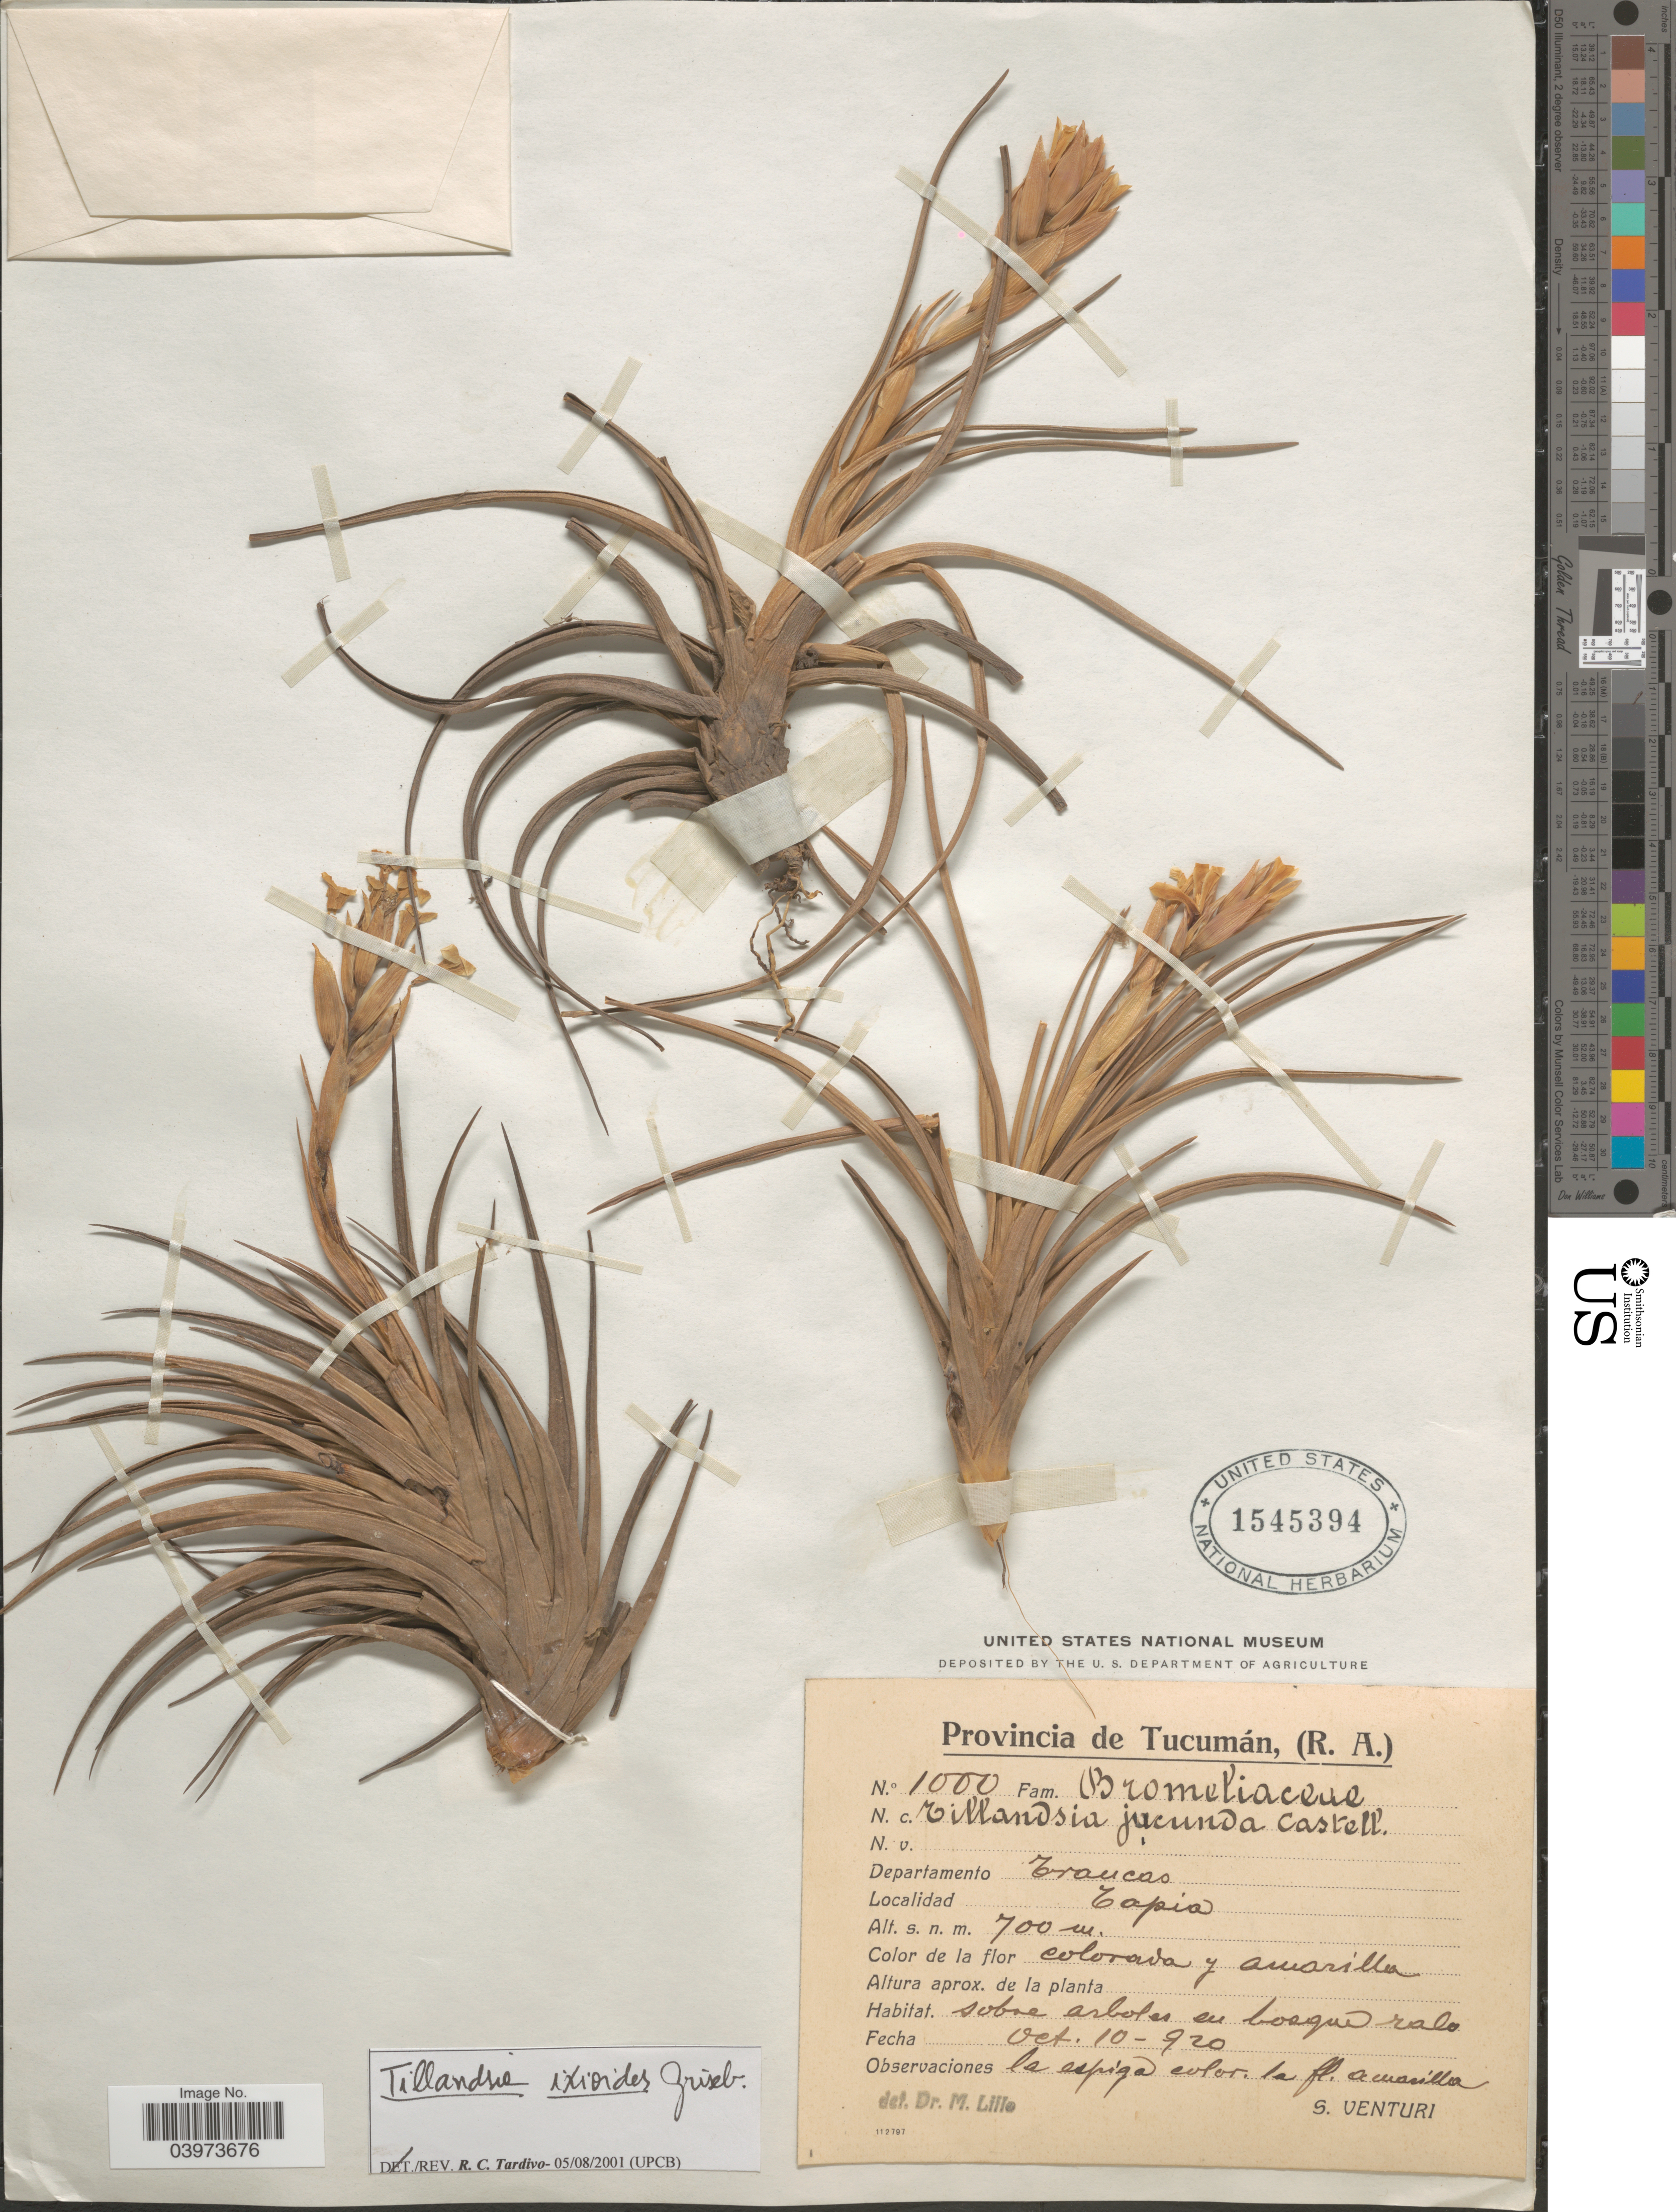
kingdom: Plantae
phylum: Tracheophyta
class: Liliopsida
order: Poales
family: Bromeliaceae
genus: Tillandsia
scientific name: Tillandsia ixioides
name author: Griseb.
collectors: S. Venturi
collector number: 1000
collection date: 1920-10-10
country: Argentina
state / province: Tucuman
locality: Departamento Trancas. Tapia.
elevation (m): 700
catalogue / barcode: US 1545394